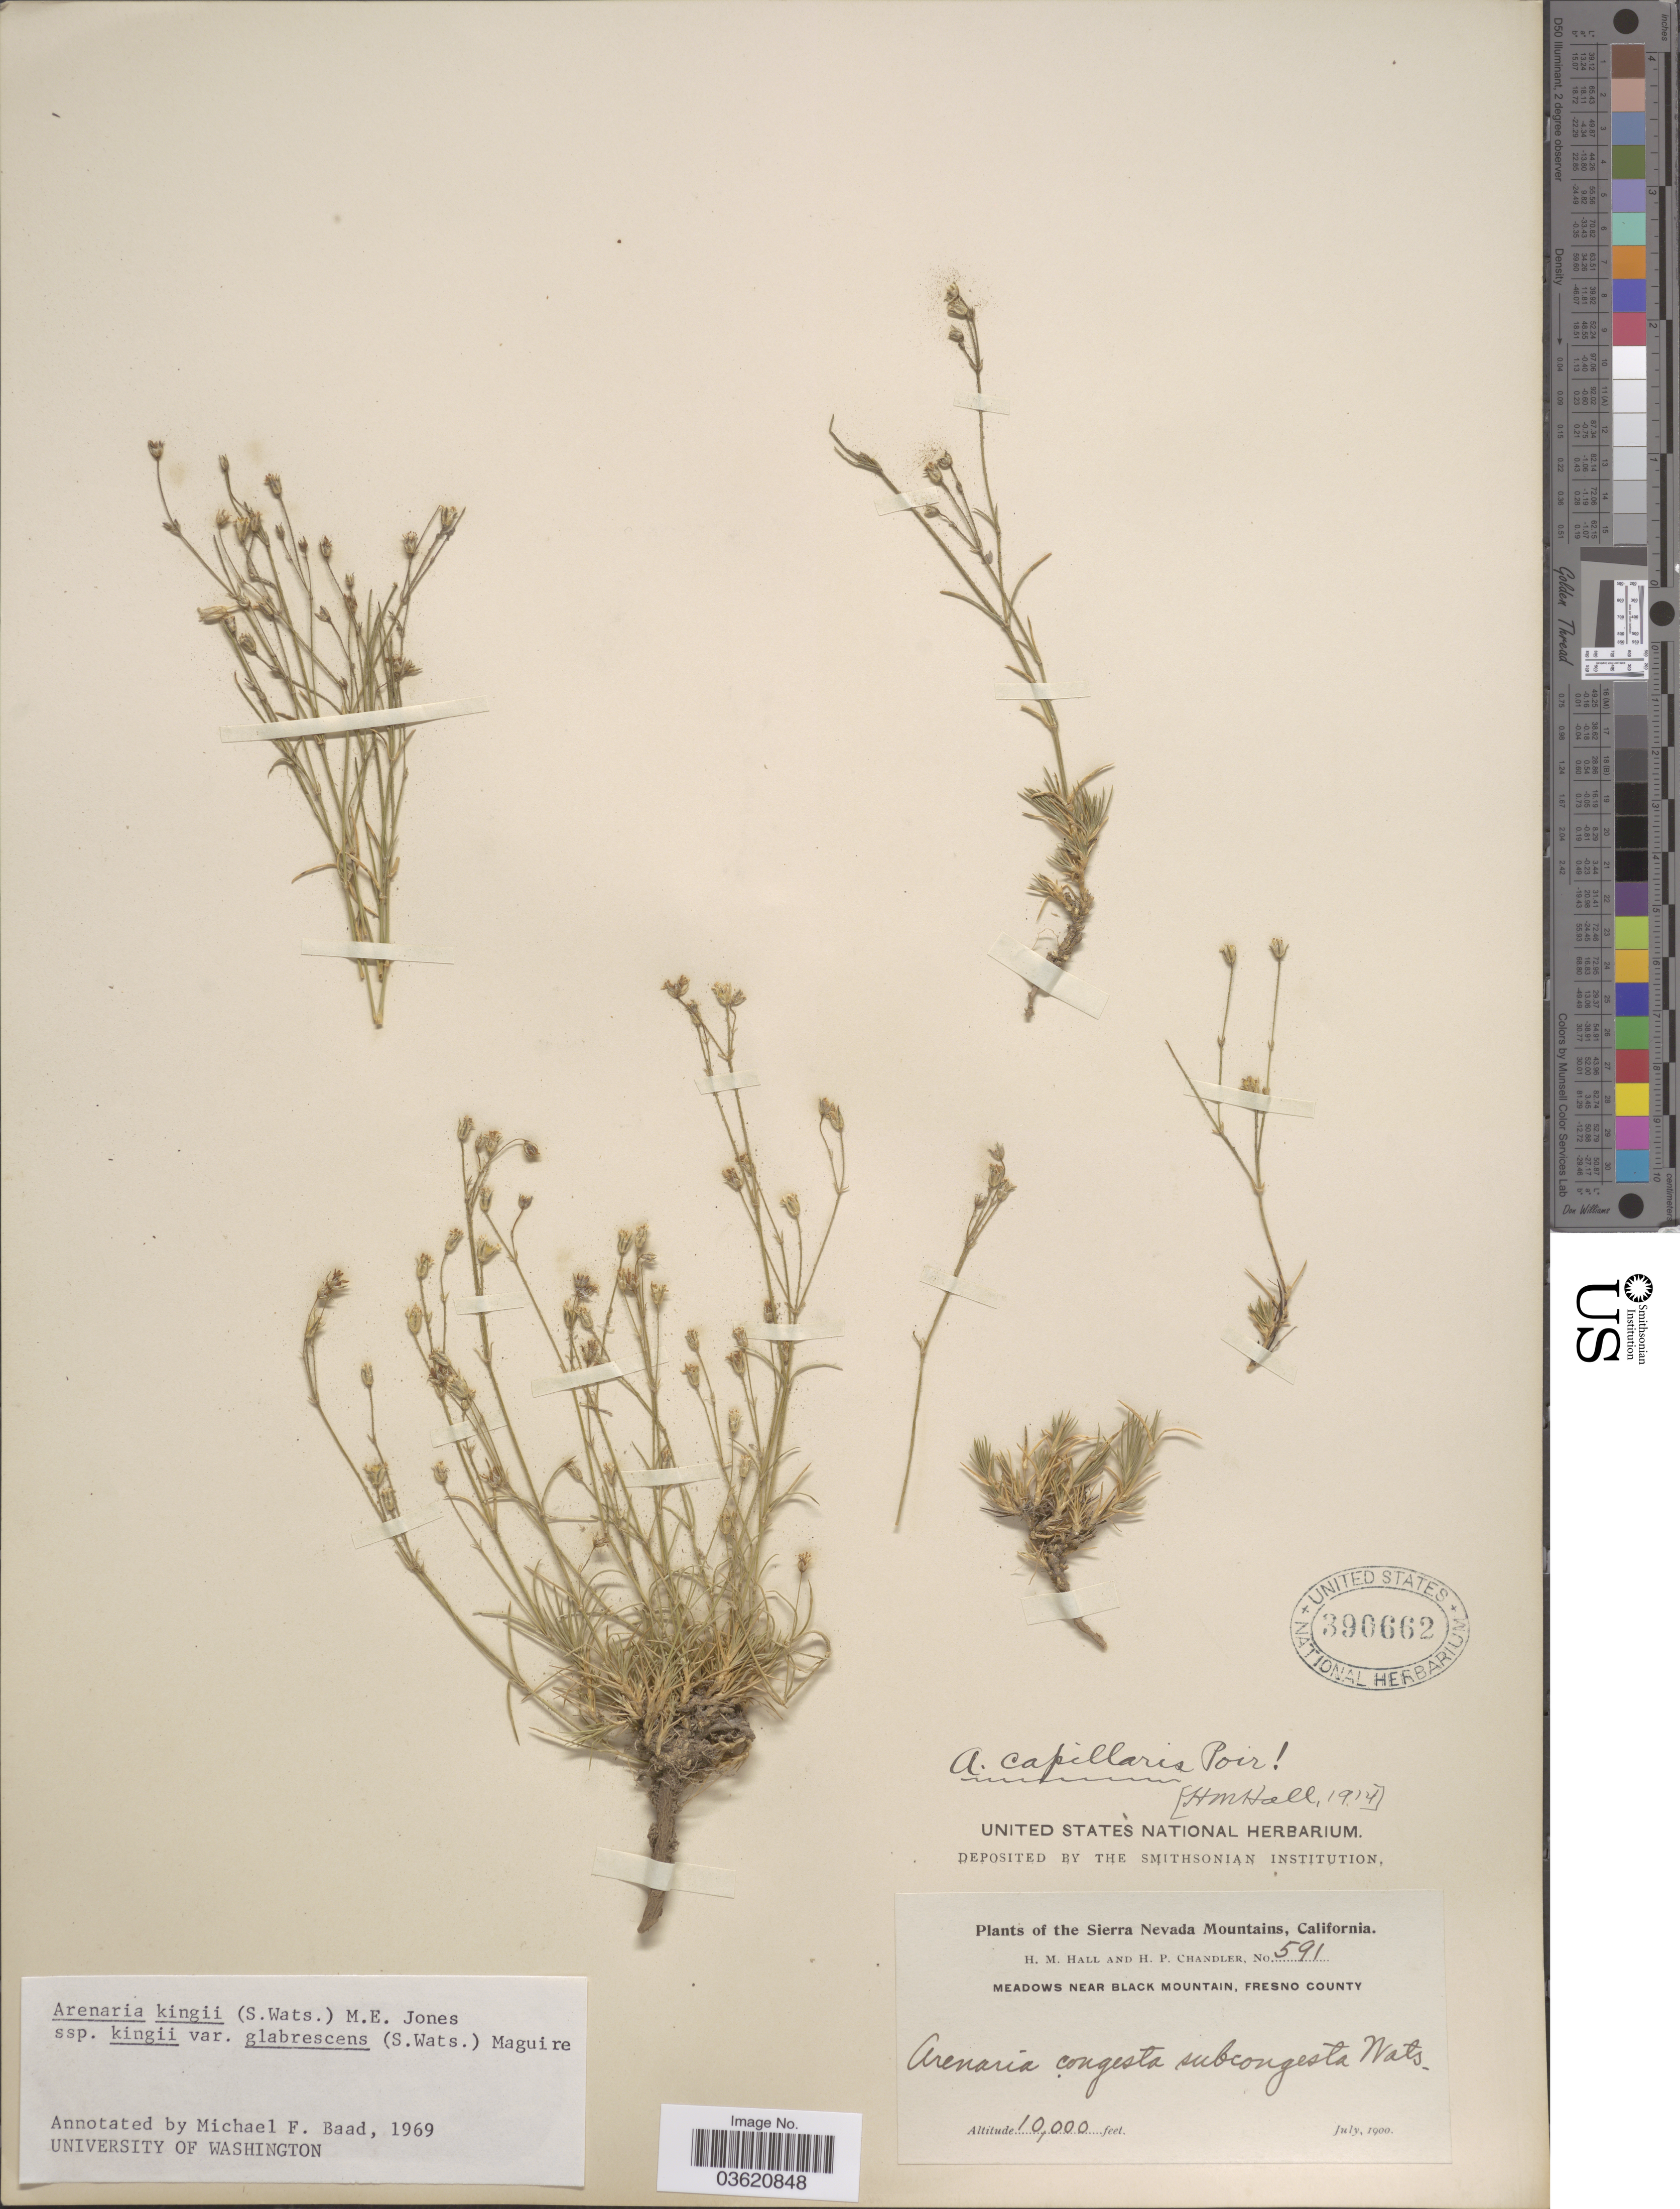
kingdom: Plantae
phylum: Tracheophyta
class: Magnoliopsida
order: Caryophyllales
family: Caryophyllaceae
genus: Eremogone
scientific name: Eremogone kingii var. glabrescens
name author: (S. Watson) Dorn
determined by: U.S. National Herbarium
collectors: H. M. Hall & H. Chandler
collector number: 591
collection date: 1900-07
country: United States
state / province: California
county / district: Fresno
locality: The Sierra Nevada Mountains. Meadows near Black Mountain, Fresno County.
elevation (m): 3048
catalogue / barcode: US 390662